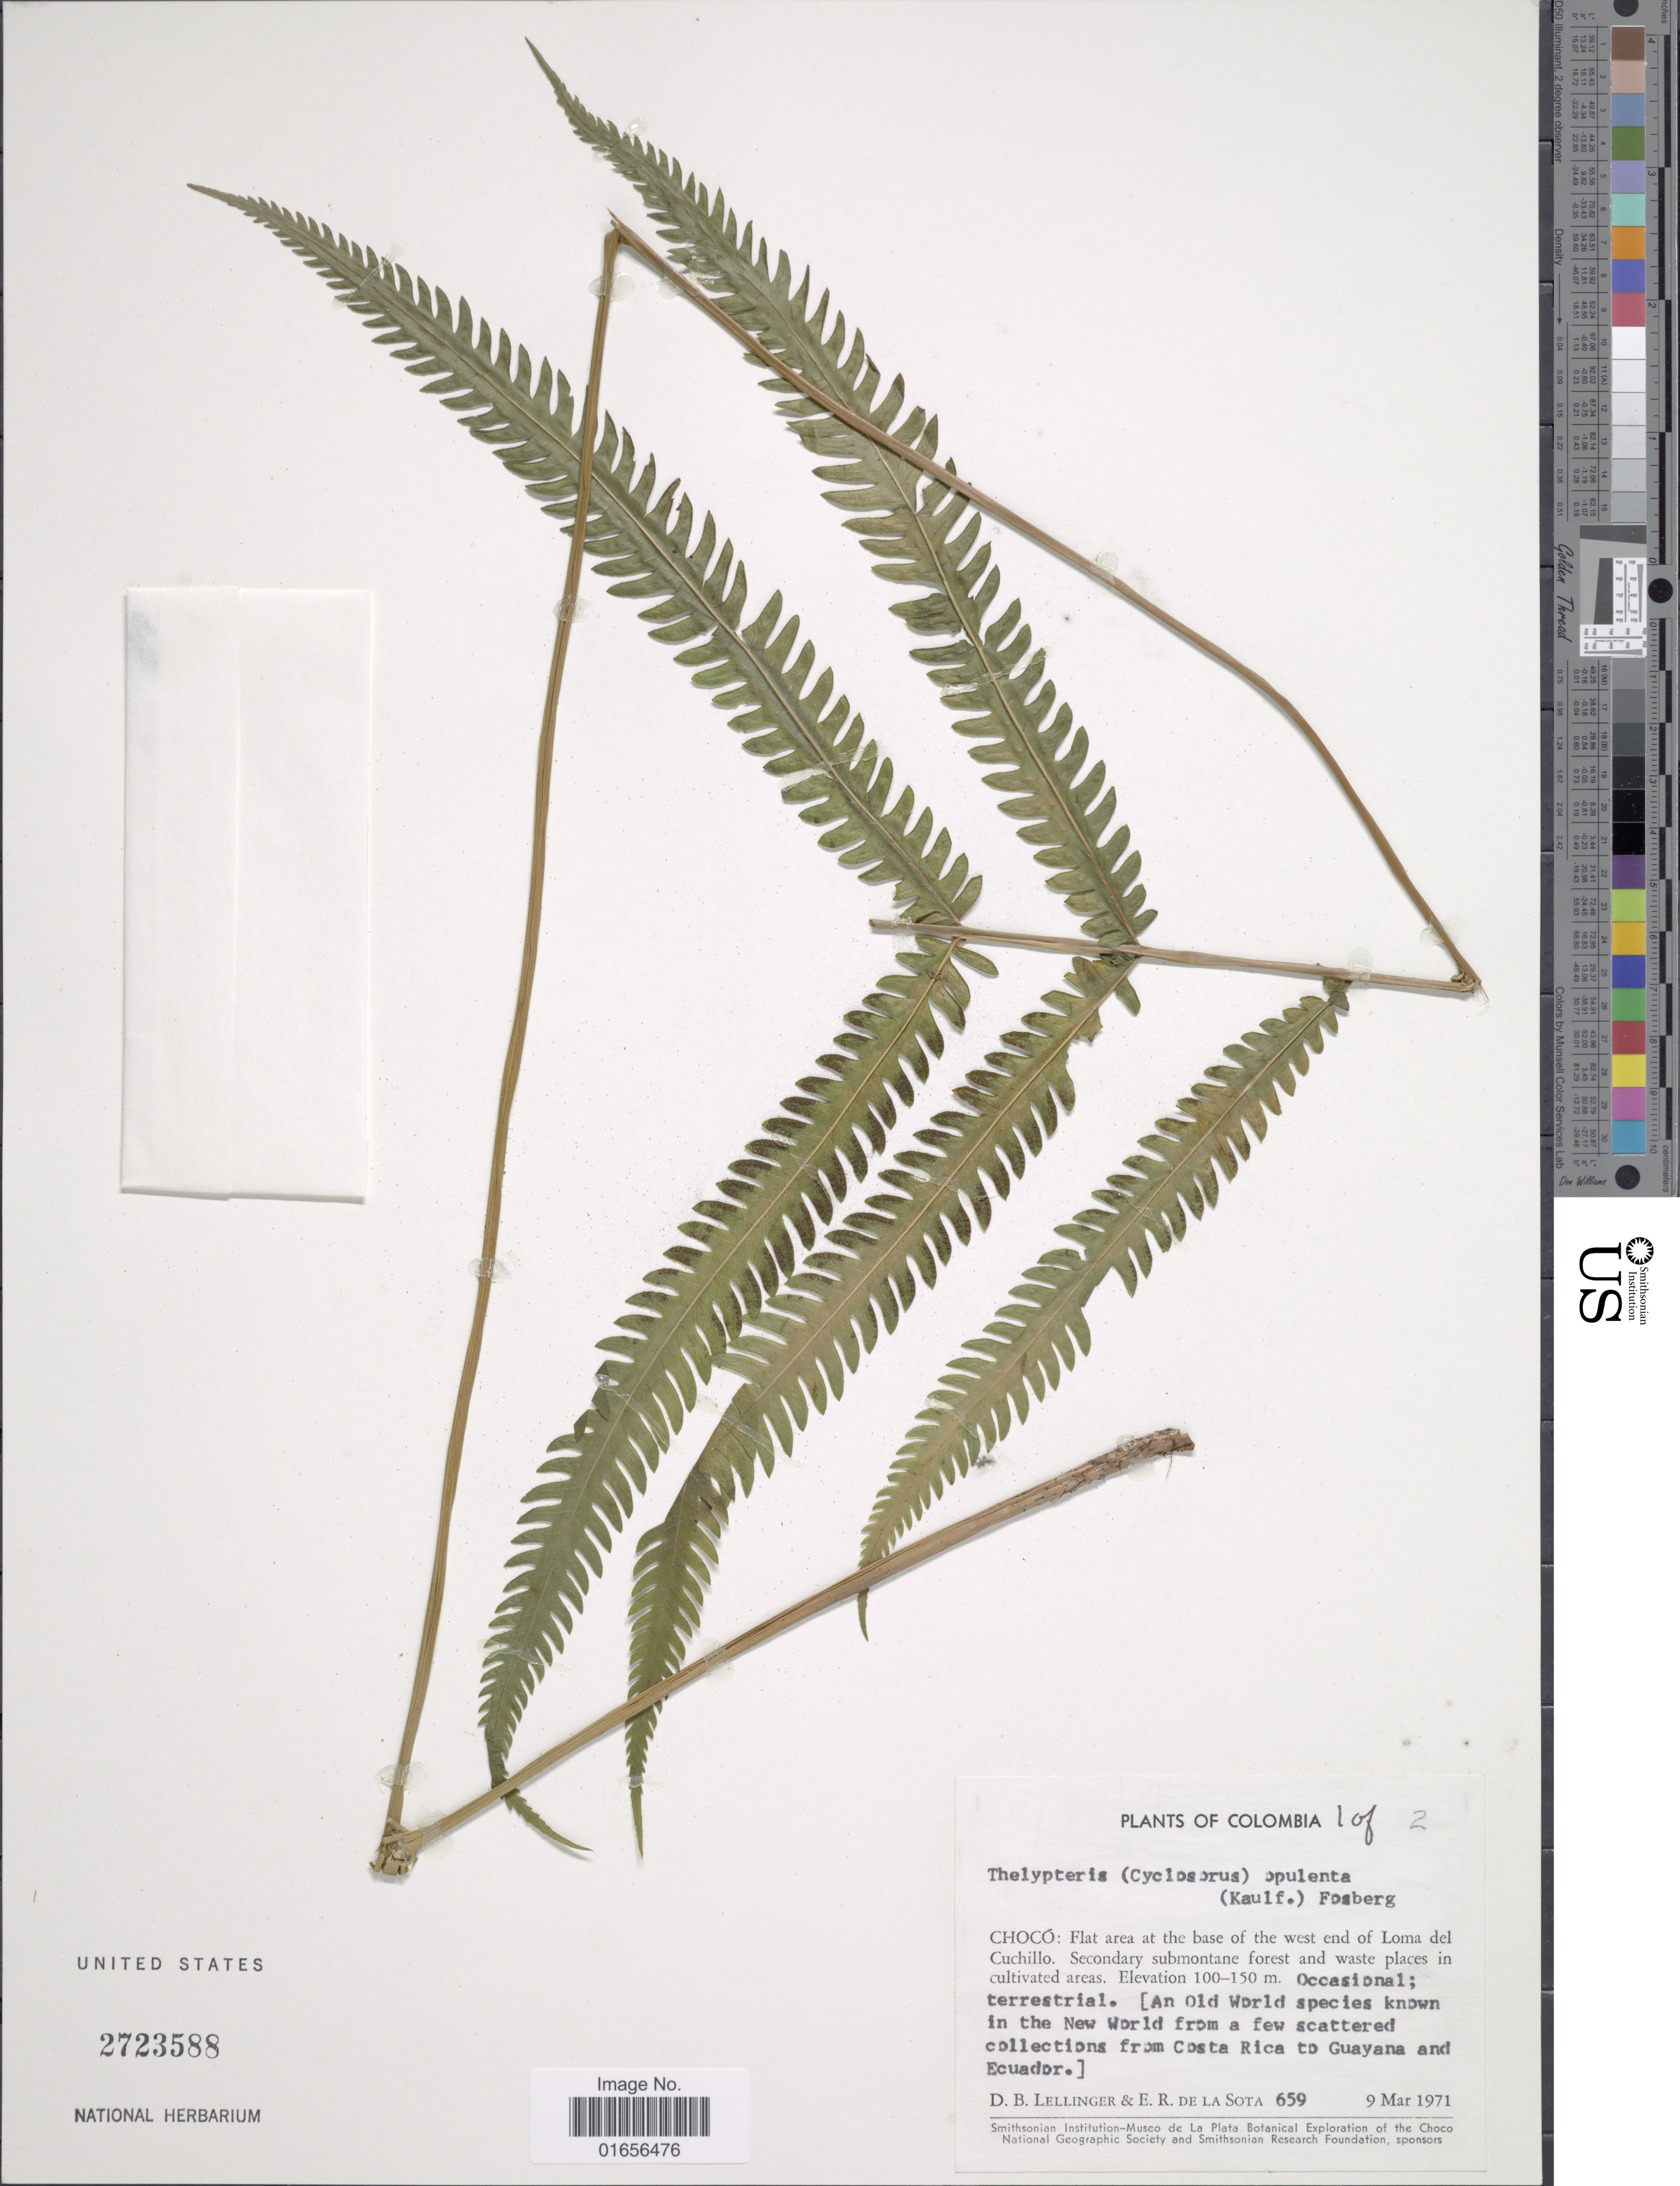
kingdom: Plantae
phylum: Tracheophyta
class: Polypodiopsida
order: Polypodiales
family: Thelypteridaceae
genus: Amphineuron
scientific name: Amphineuron opulentum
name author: (Kaulf.) Holttum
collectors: D. B. Lellinger & E. R. de la Sota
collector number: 659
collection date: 1971-03-09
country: Colombia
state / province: Chocó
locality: Flat area at the base of the west end of Loma del Cuchillo.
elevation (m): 100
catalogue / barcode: US 2723588